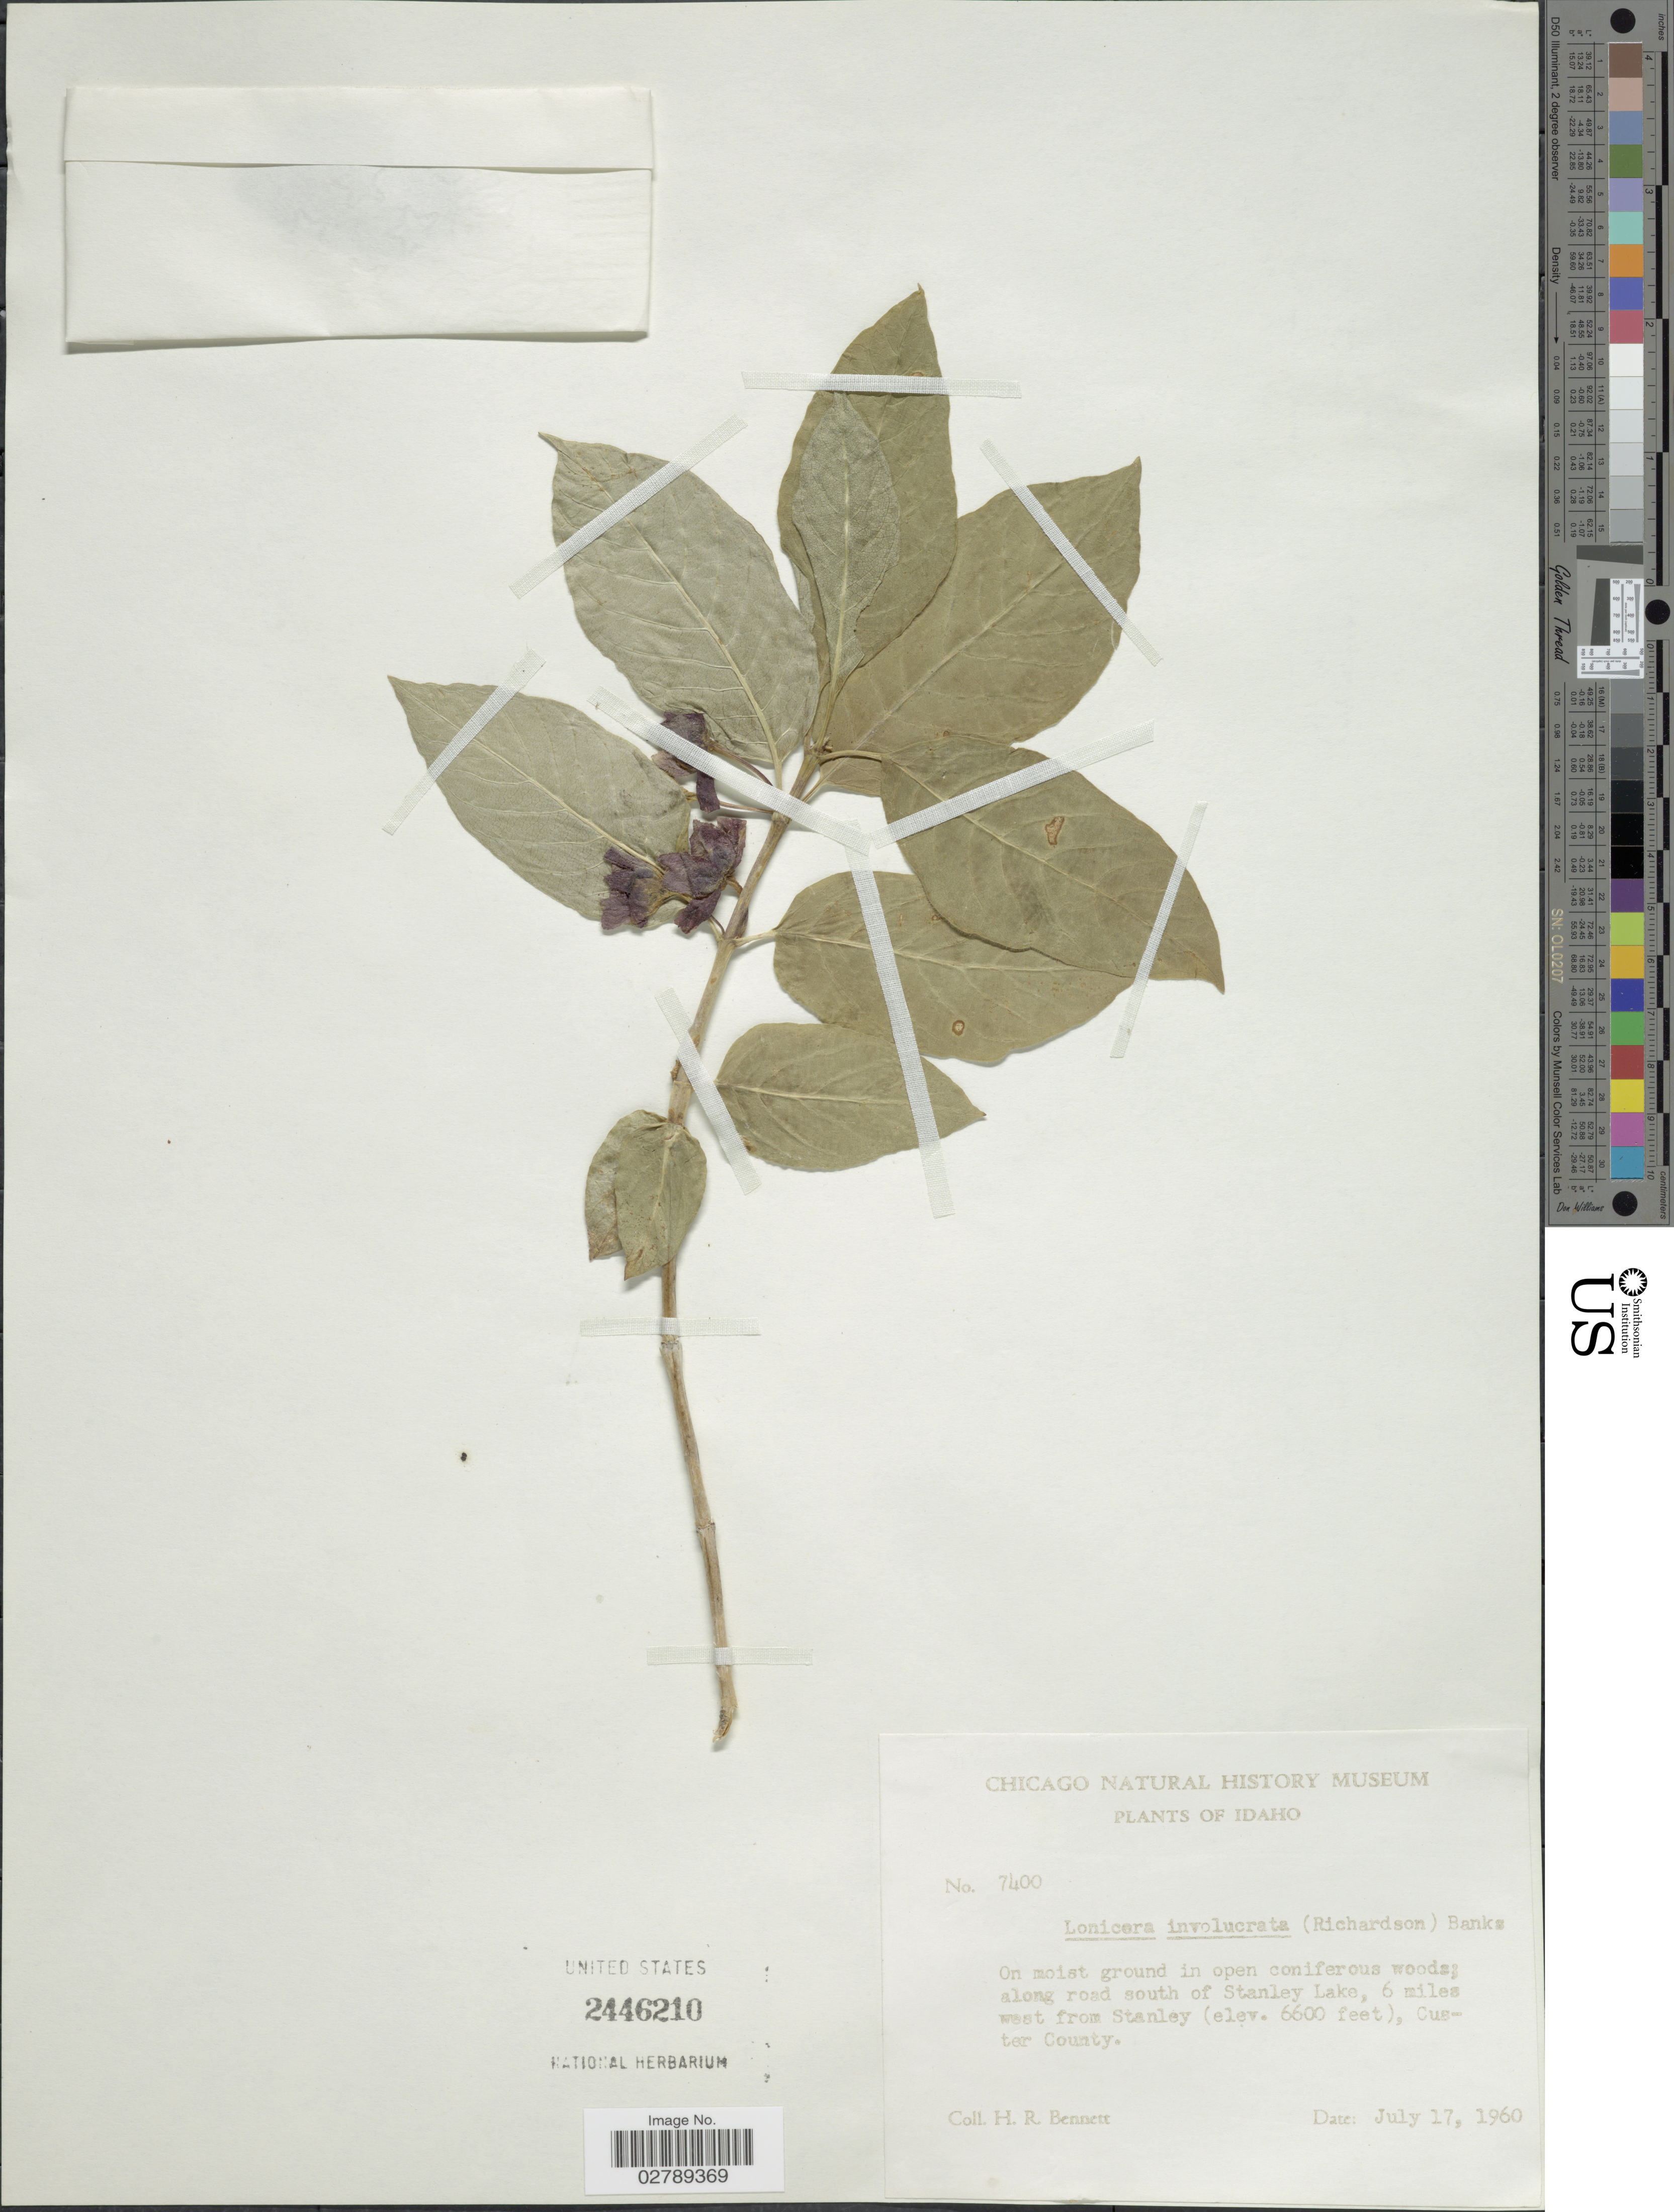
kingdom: Plantae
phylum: Tracheophyta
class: Magnoliopsida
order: Dipsacales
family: Caprifoliaceae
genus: Lonicera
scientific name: Lonicera involucrata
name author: (Richardson) Banks ex Spreng.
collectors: H. R. Bennett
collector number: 7400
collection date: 1960-07-17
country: United States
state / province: Idaho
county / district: Custer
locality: Along road south of Stanley Lake, 6 miles west from Stanley.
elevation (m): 2012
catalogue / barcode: US 2446210